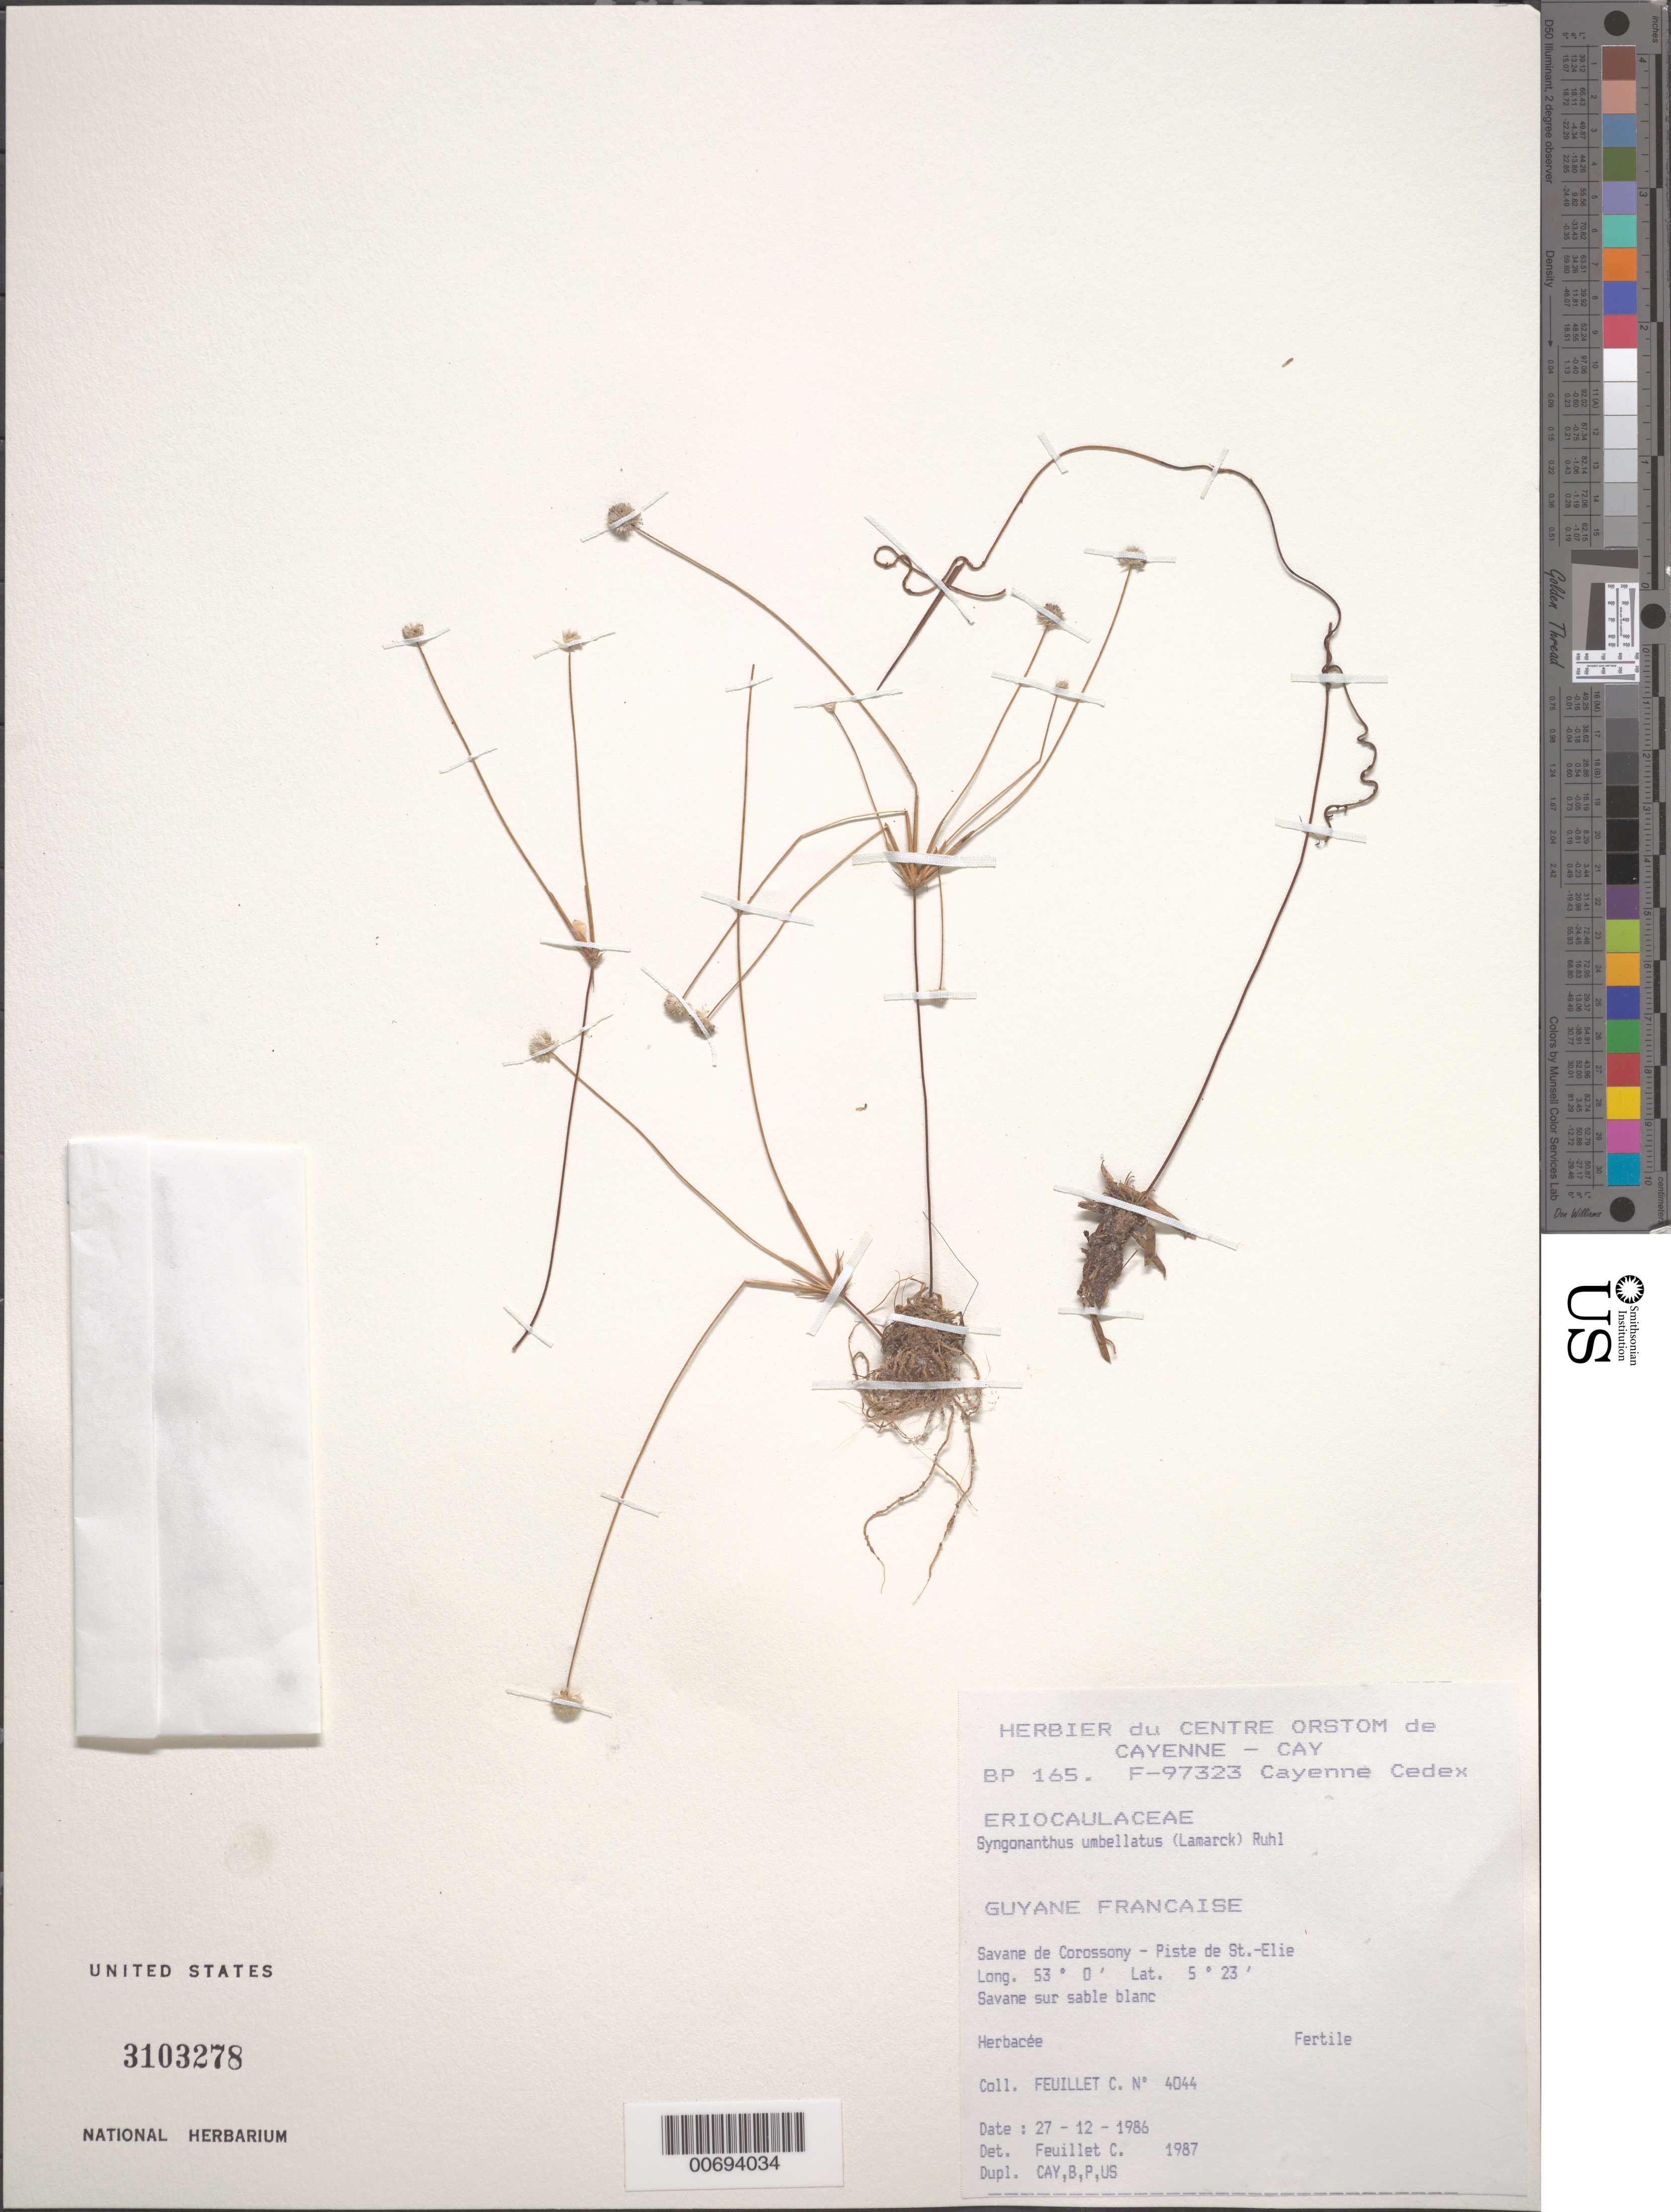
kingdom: Plantae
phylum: Tracheophyta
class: Liliopsida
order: Poales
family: Eriocaulaceae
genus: Syngonanthus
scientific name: Syngonanthus umbellatus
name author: (Lam.) Ruhland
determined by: Feuillet, C.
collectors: C. Feuillet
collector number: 4044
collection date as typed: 27-Dec-86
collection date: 1986-12-27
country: French Guiana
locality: Savane de Corossony, Piste de Saint-Élie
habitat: Savanna, white sand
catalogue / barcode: US 3103278